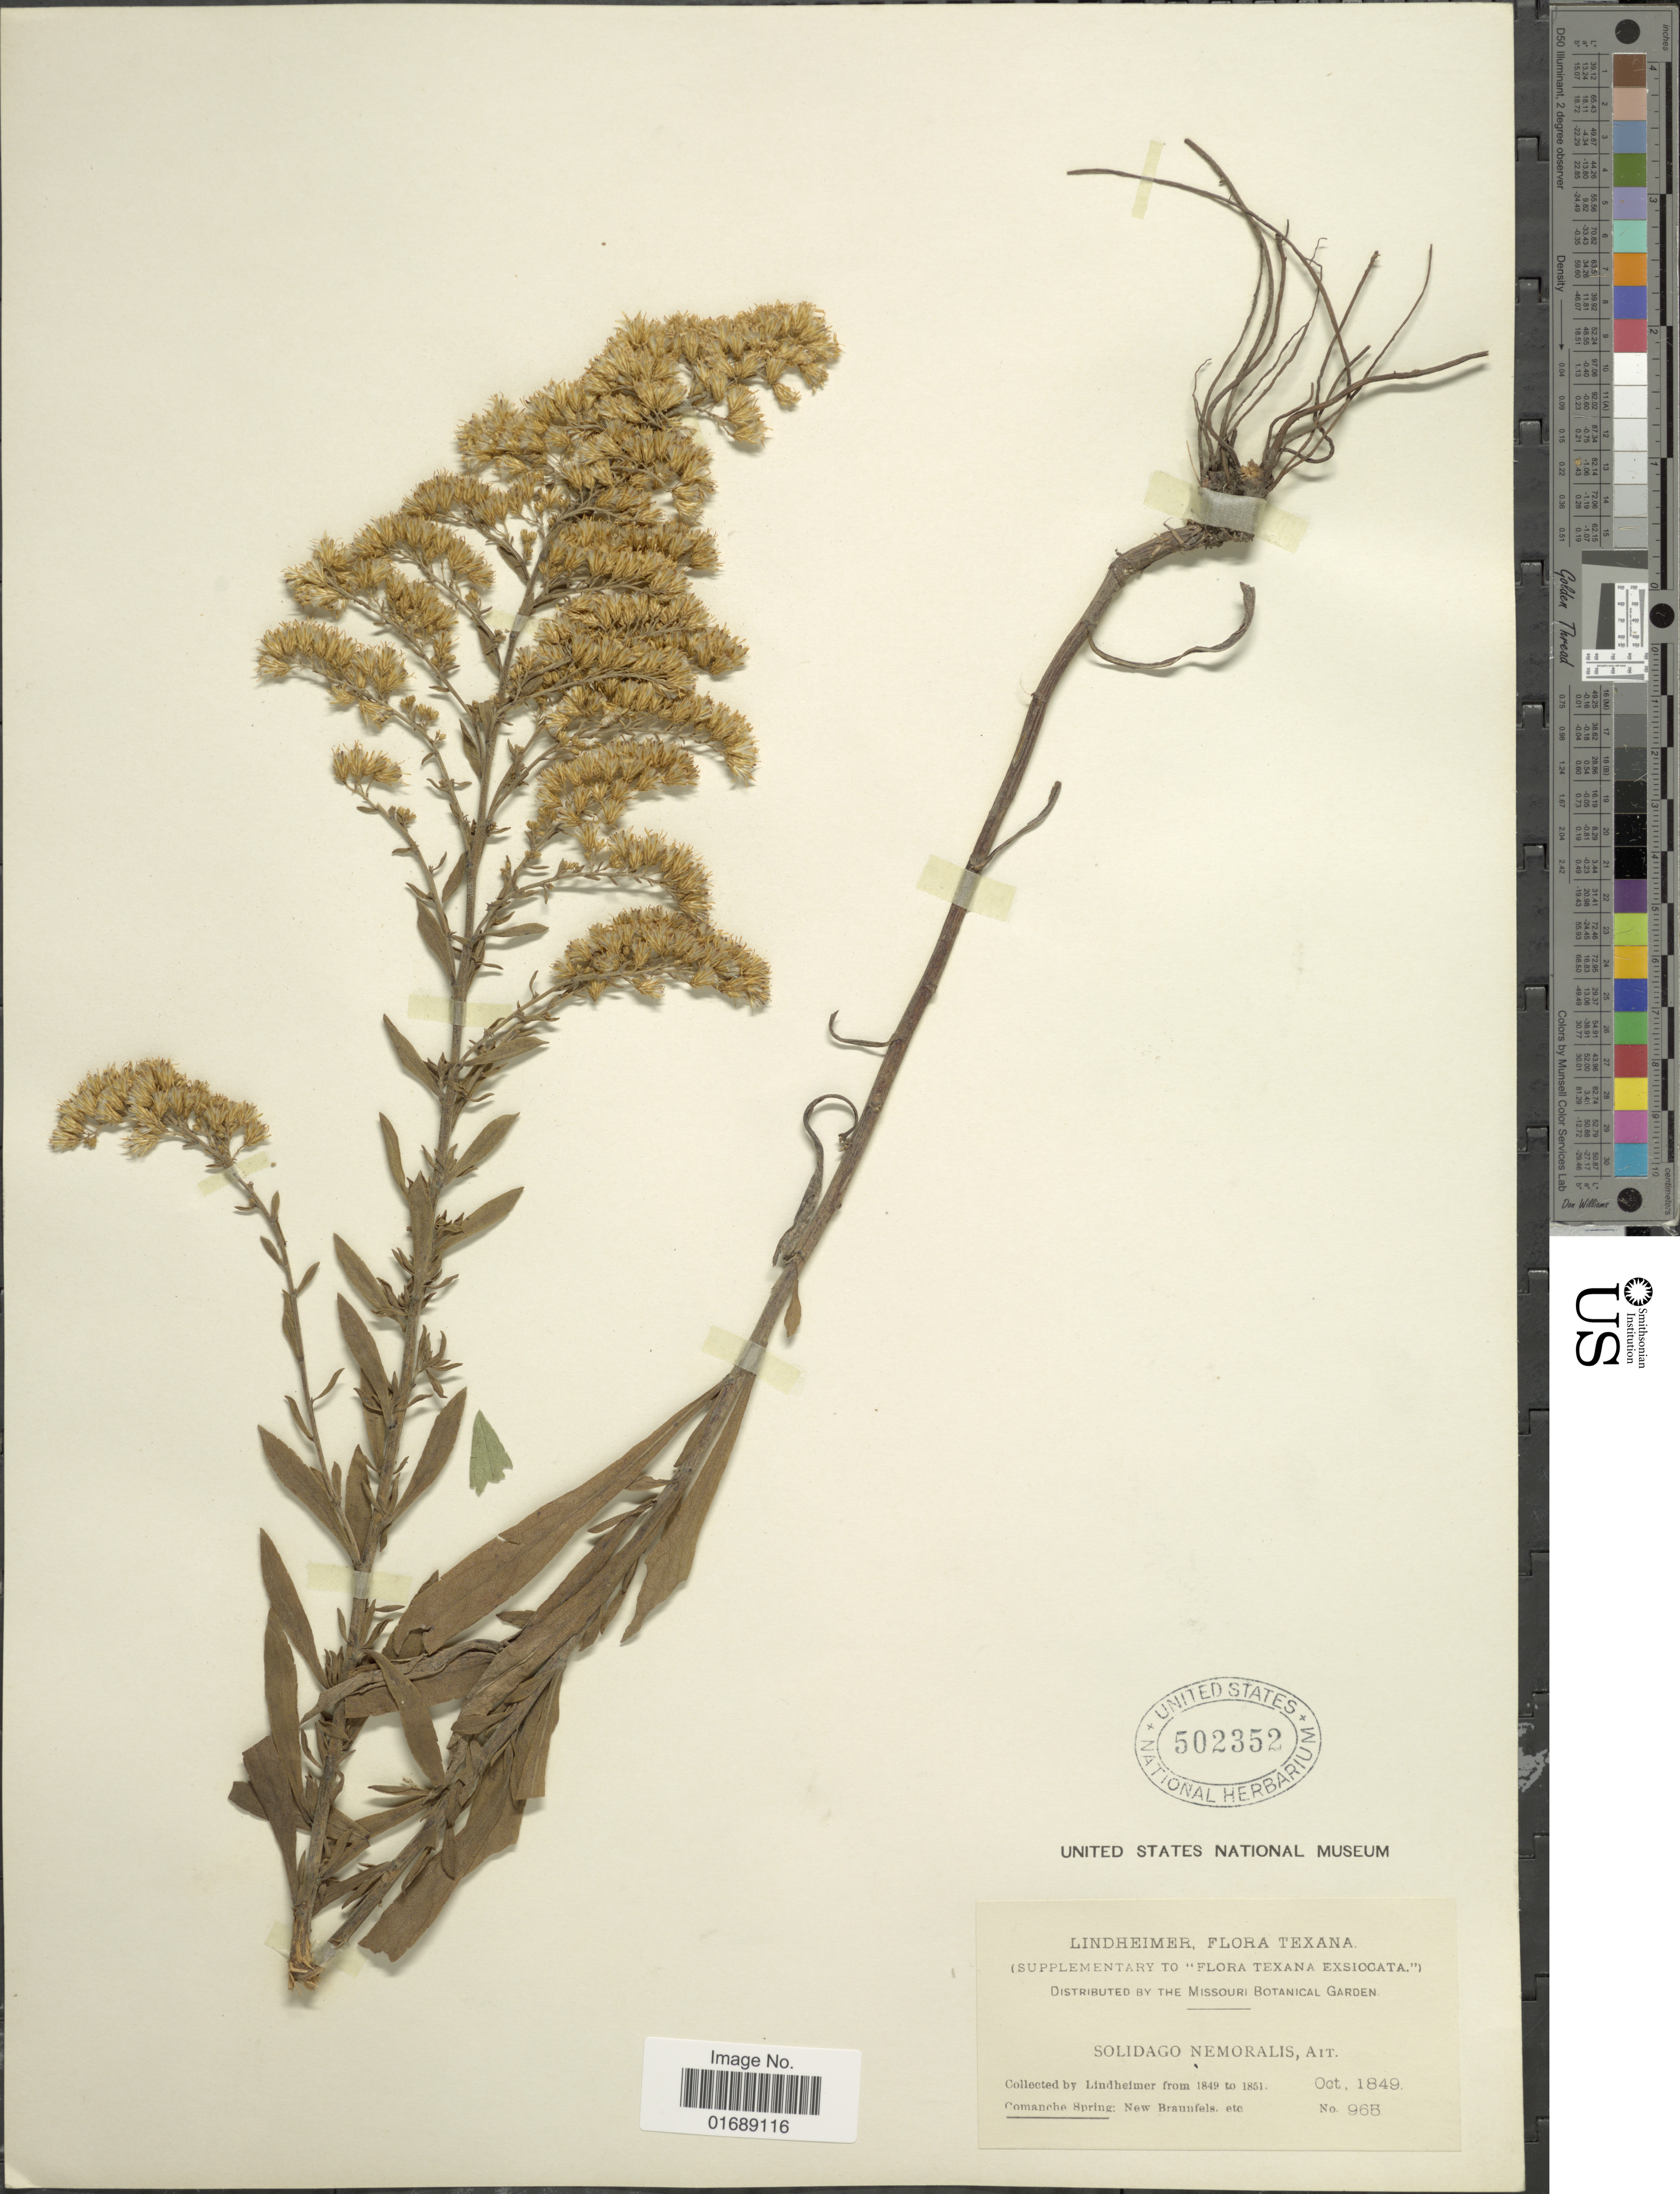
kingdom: Plantae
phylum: Tracheophyta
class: Magnoliopsida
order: Asterales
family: Asteraceae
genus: Solidago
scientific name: Solidago nemoralis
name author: Aiton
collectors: -. Lindheimer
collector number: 965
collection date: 1849-10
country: United States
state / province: Texas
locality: Comanche Springs: New Braunfels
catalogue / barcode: US 502352